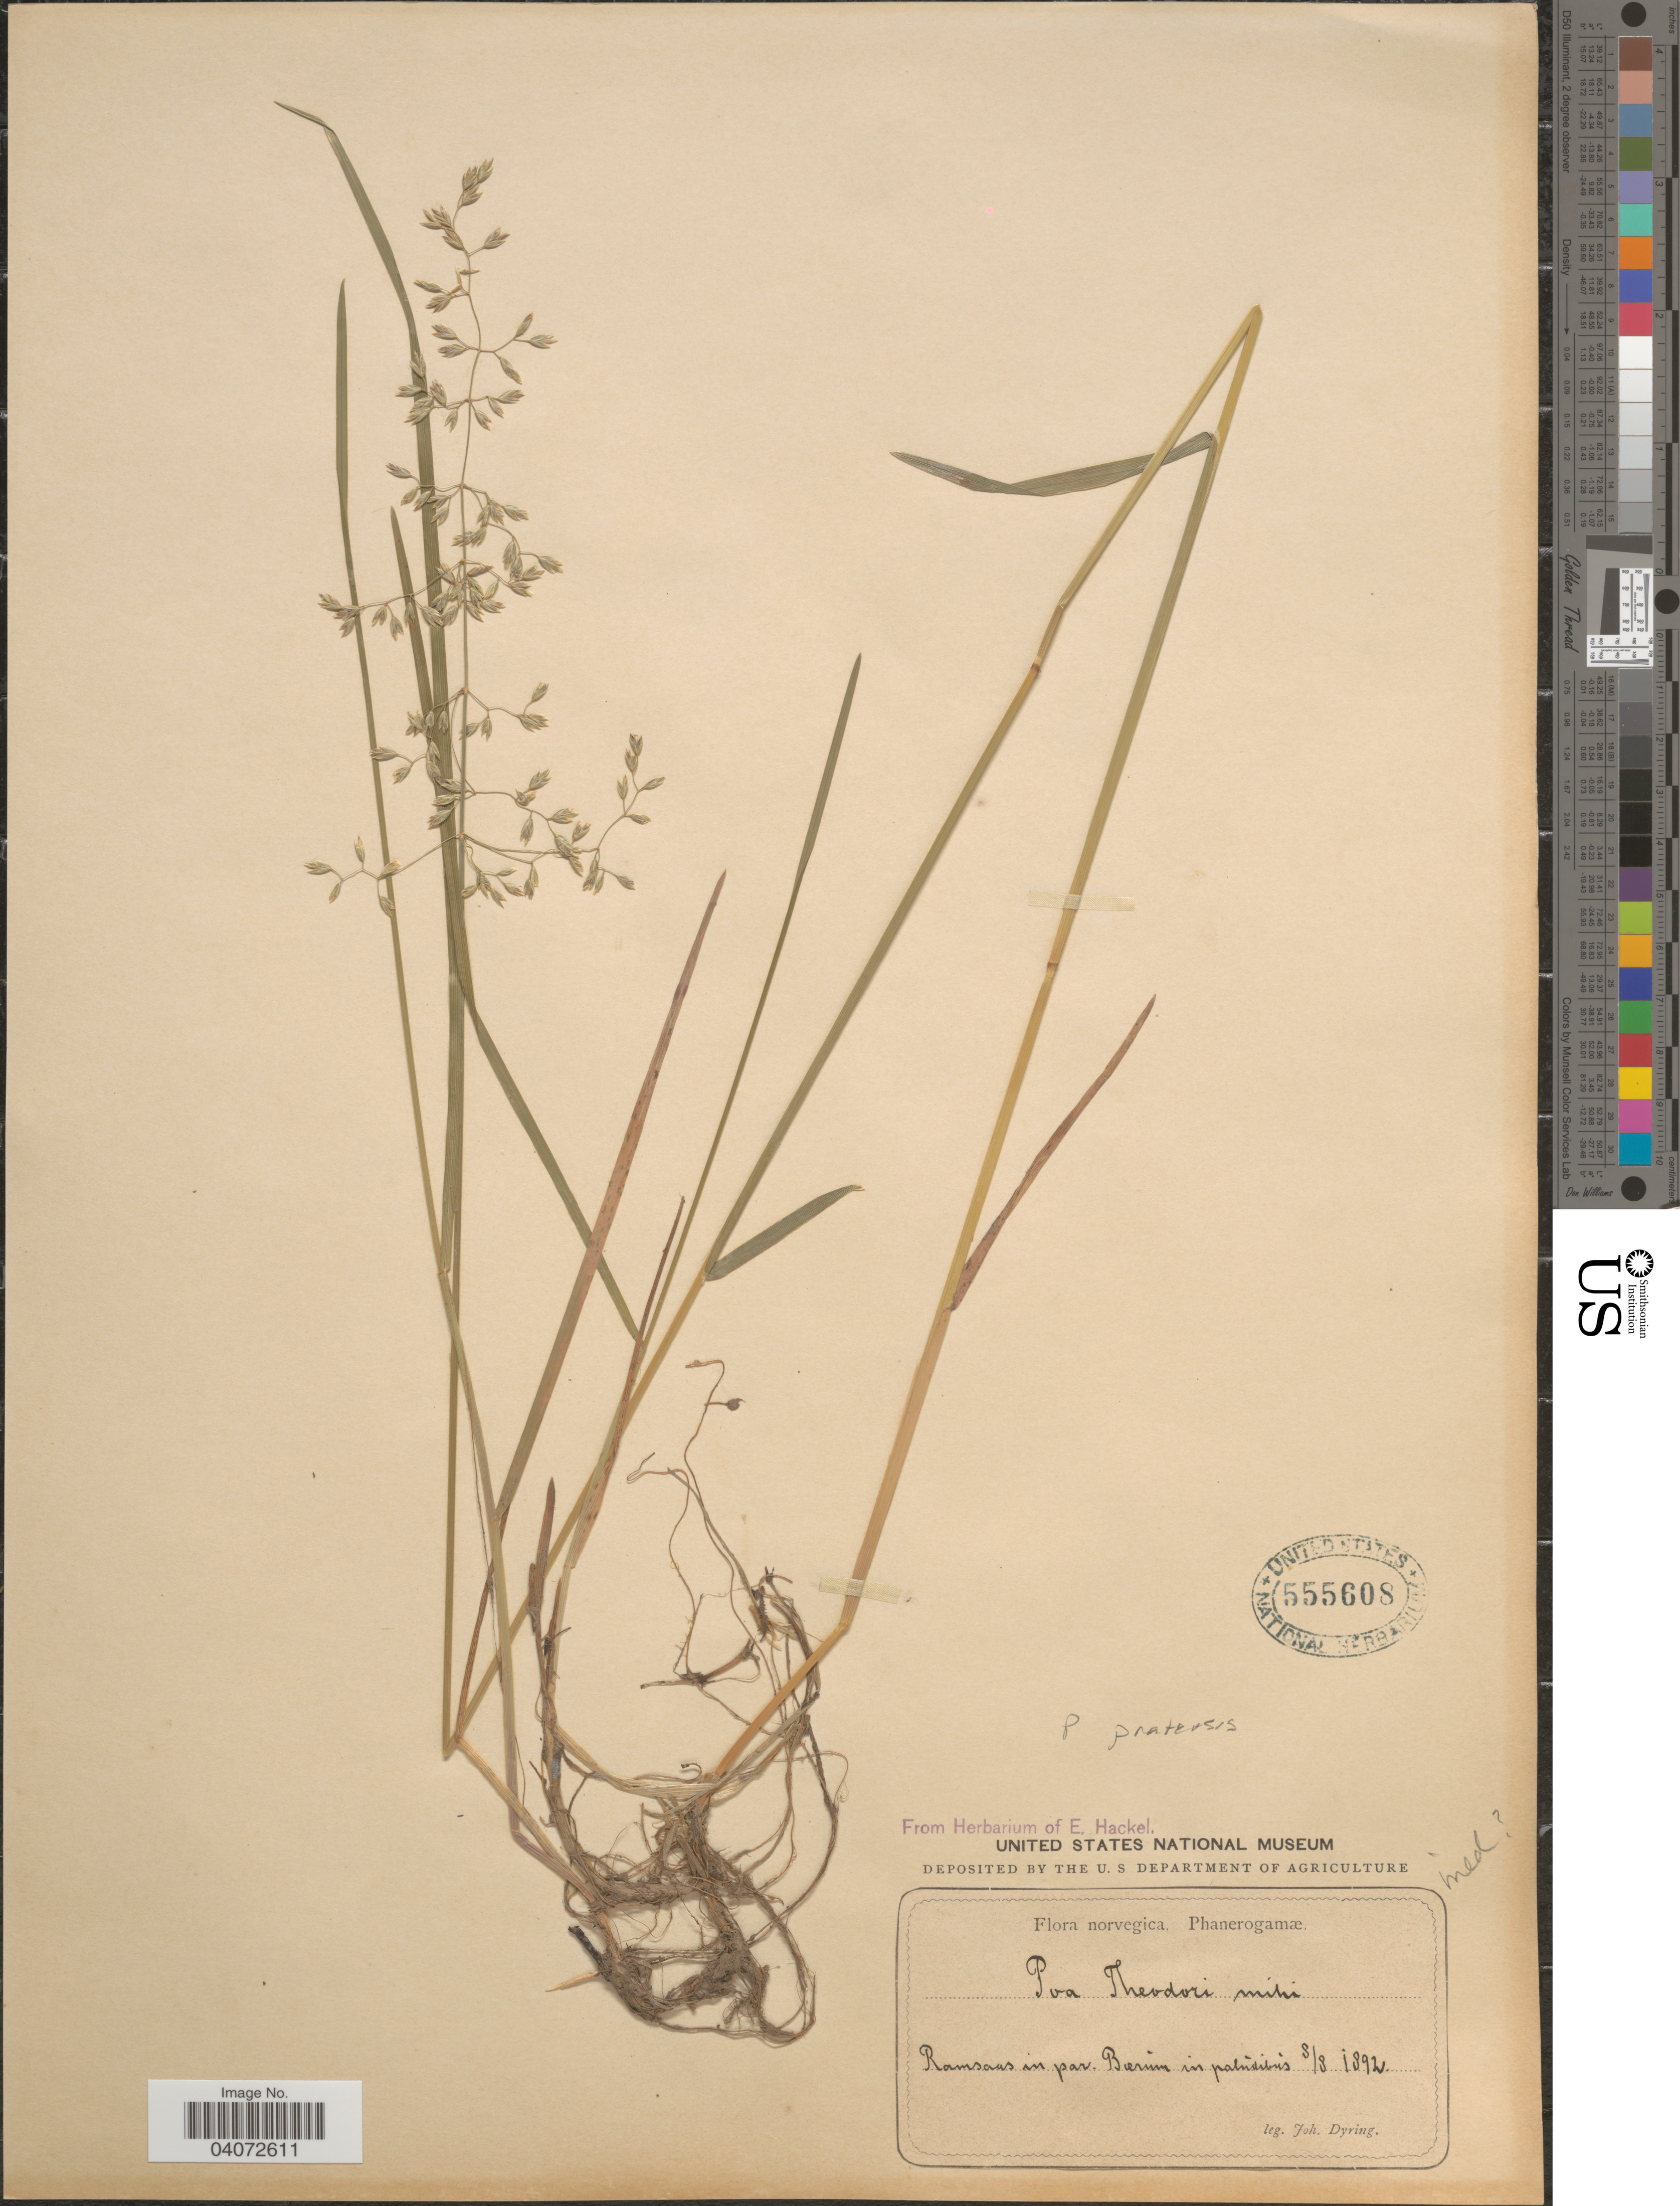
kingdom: Plantae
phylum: Tracheophyta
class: Liliopsida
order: Poales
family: Poaceae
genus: Poa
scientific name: Poa pratensis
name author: L.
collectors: J. Dyring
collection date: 1892-08-08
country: Norway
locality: Norvegica. Ramsaus in par. Berium in paludibus.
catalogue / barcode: US 555608